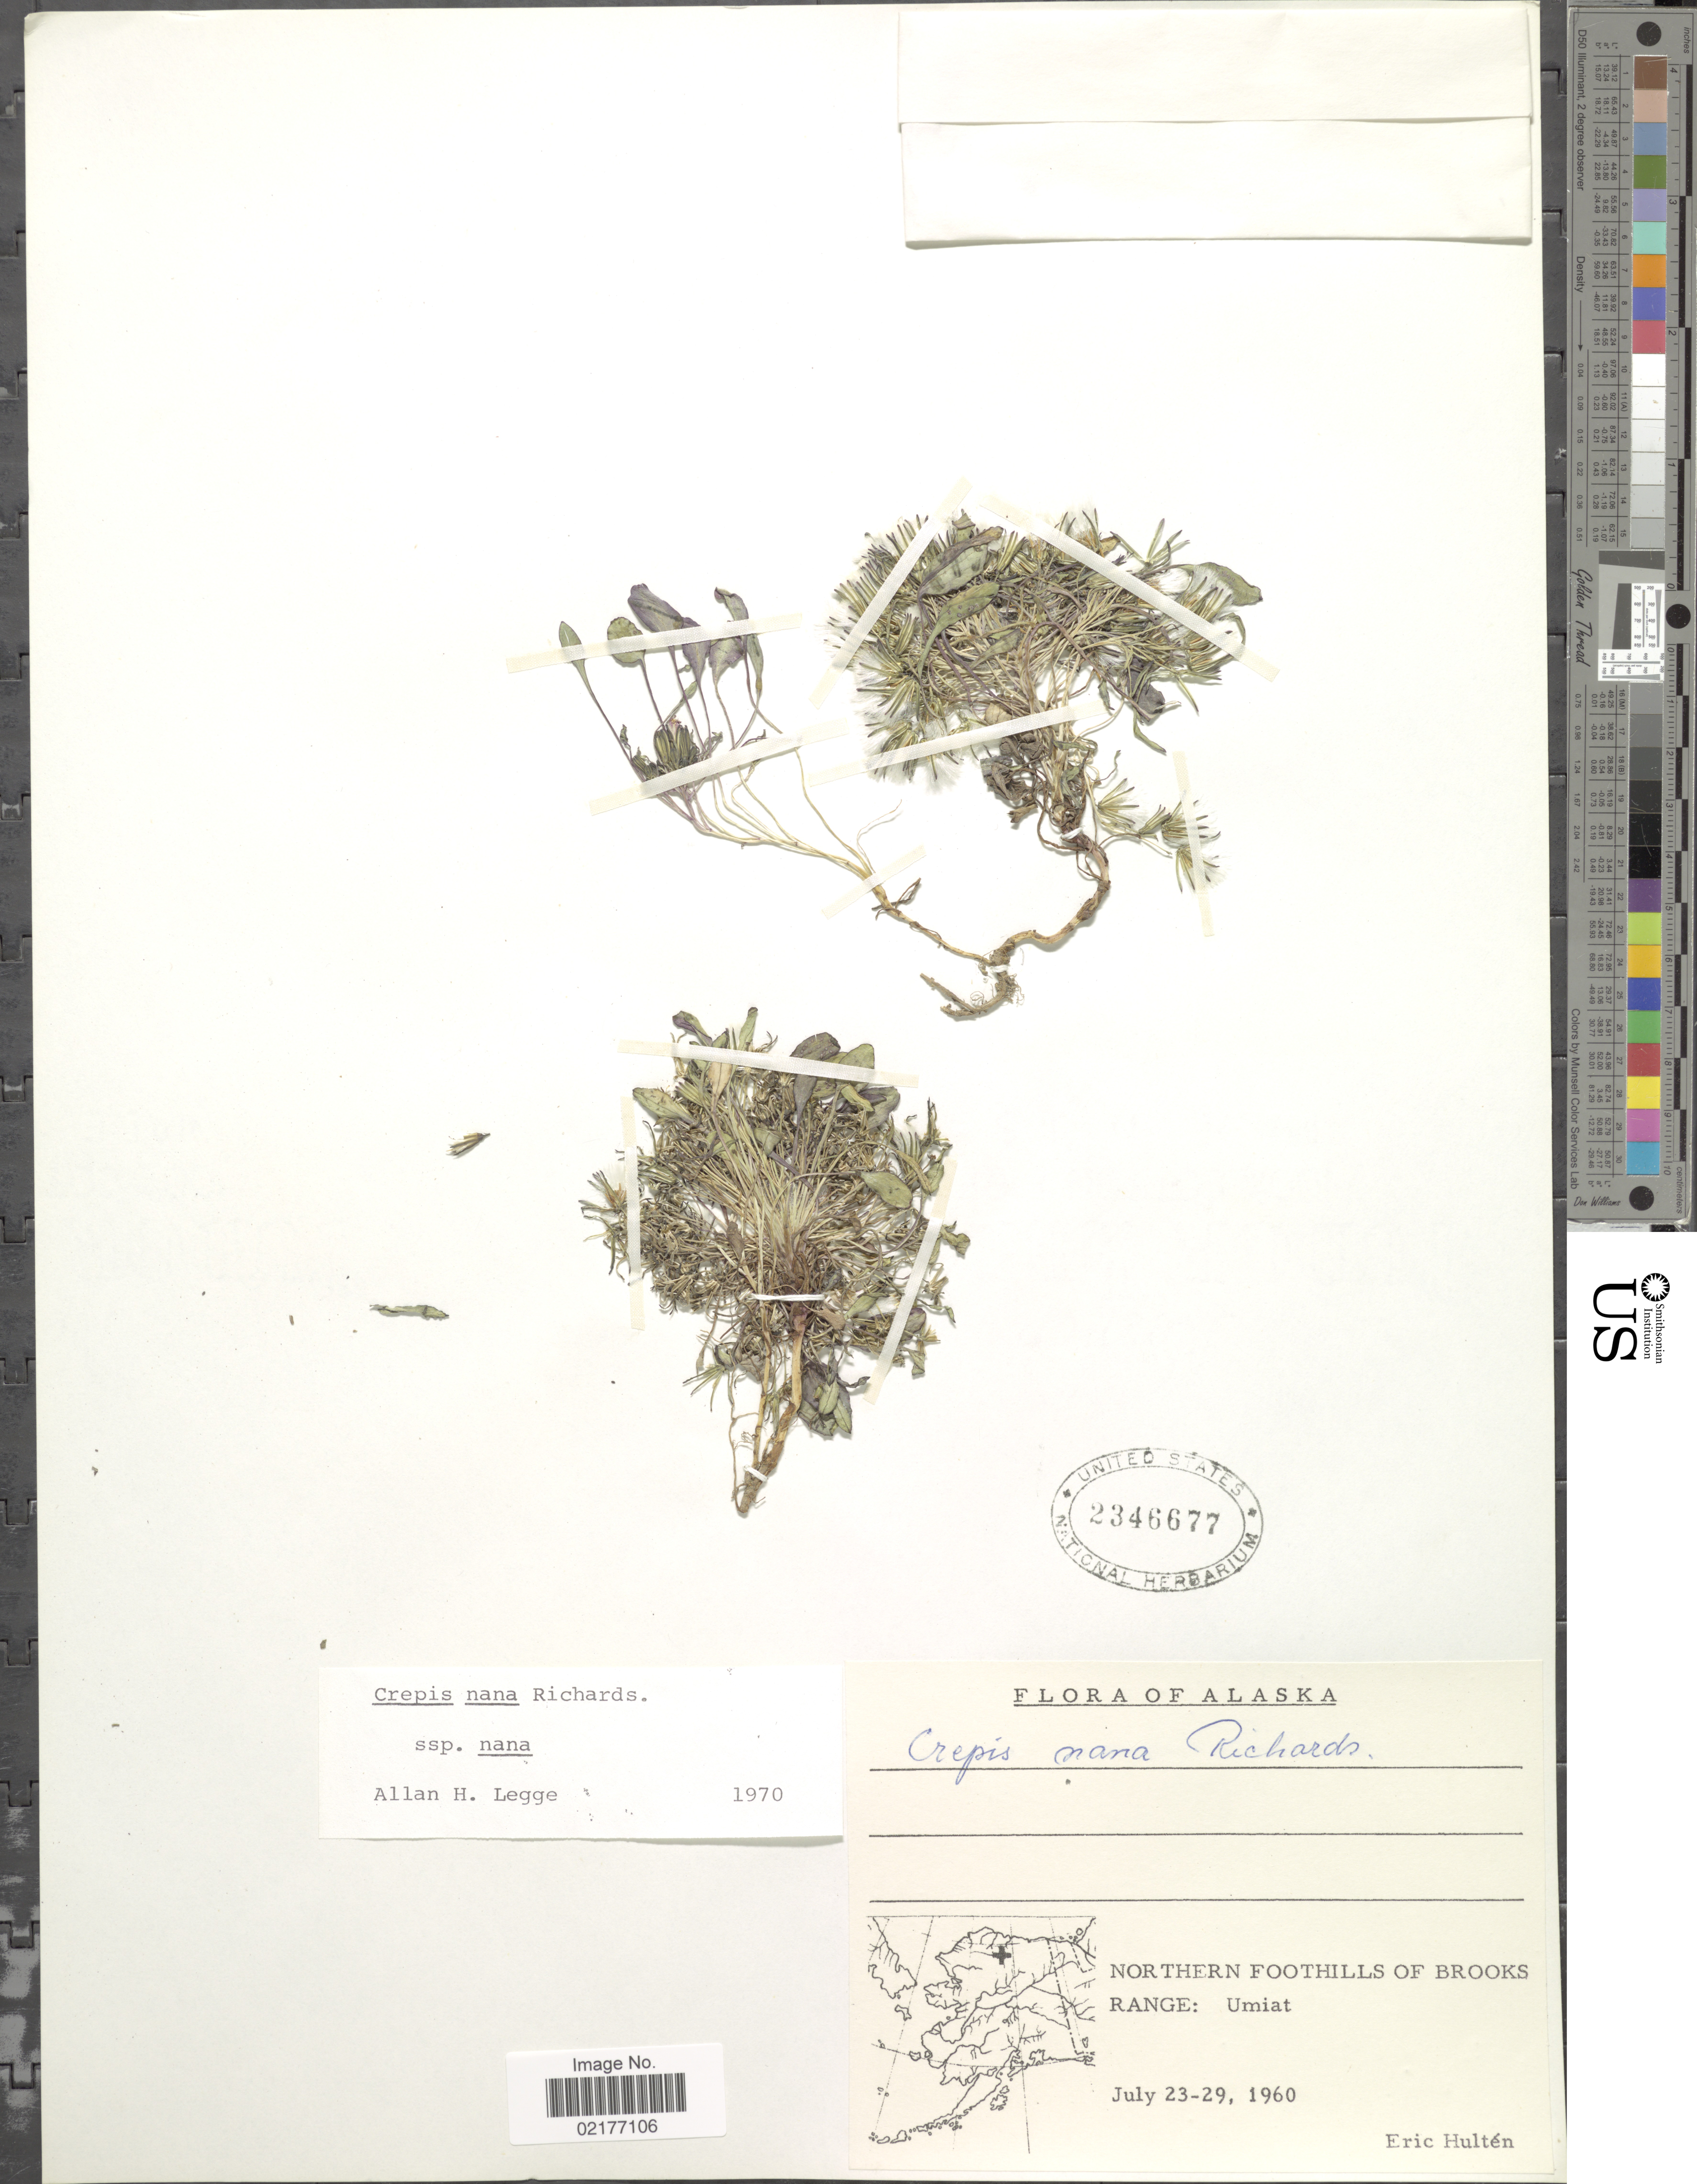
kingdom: Plantae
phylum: Tracheophyta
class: Magnoliopsida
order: Asterales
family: Asteraceae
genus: Askellia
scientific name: Askellia pygmaea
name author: (Ledeb.) Sennikov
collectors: E. G. Hultén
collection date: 1960-07-23/1960-07-29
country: United States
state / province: Alaska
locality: Northern Foothills of Brooks Range: Umiat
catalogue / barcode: US 2346677